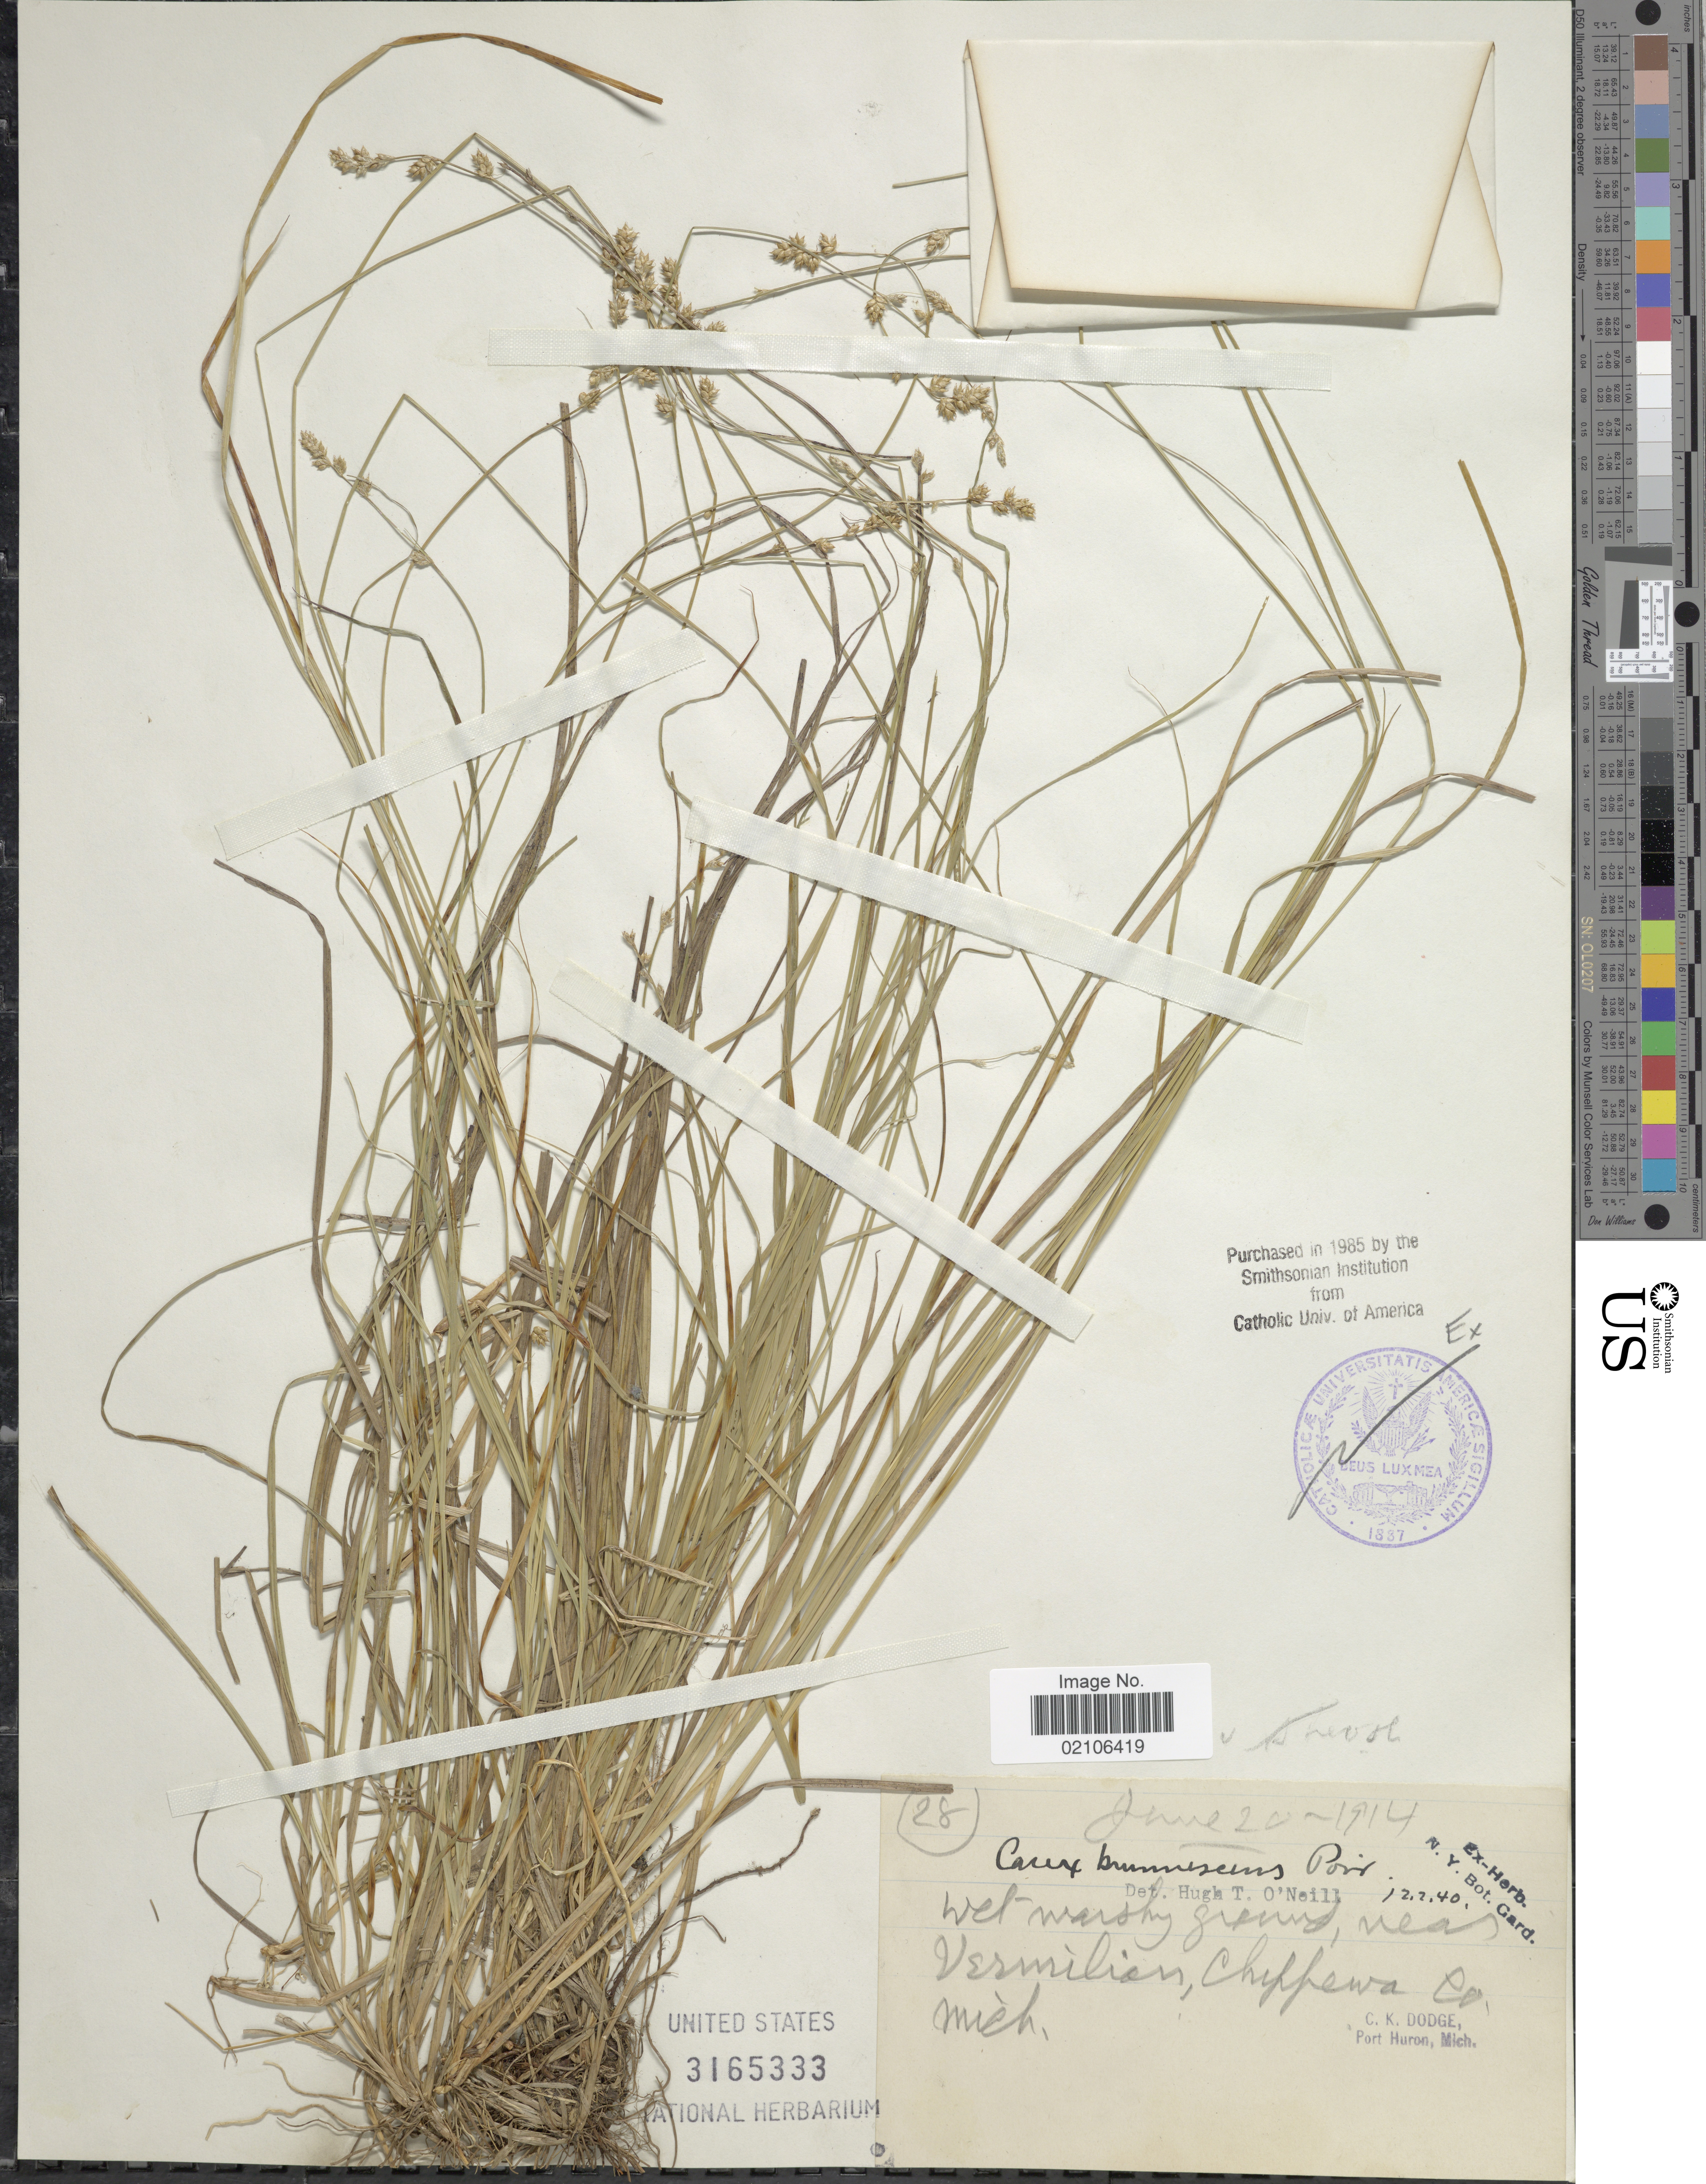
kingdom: Plantae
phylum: Tracheophyta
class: Liliopsida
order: Poales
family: Cyperaceae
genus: Carex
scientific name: Carex brunnescens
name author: (Pers.) Poir.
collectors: C. Dodge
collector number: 28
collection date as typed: Transcribed d/m/y: 12/2/40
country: United States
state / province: Michigan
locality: Vermilion, Chippewa Co.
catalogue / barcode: US 3165333